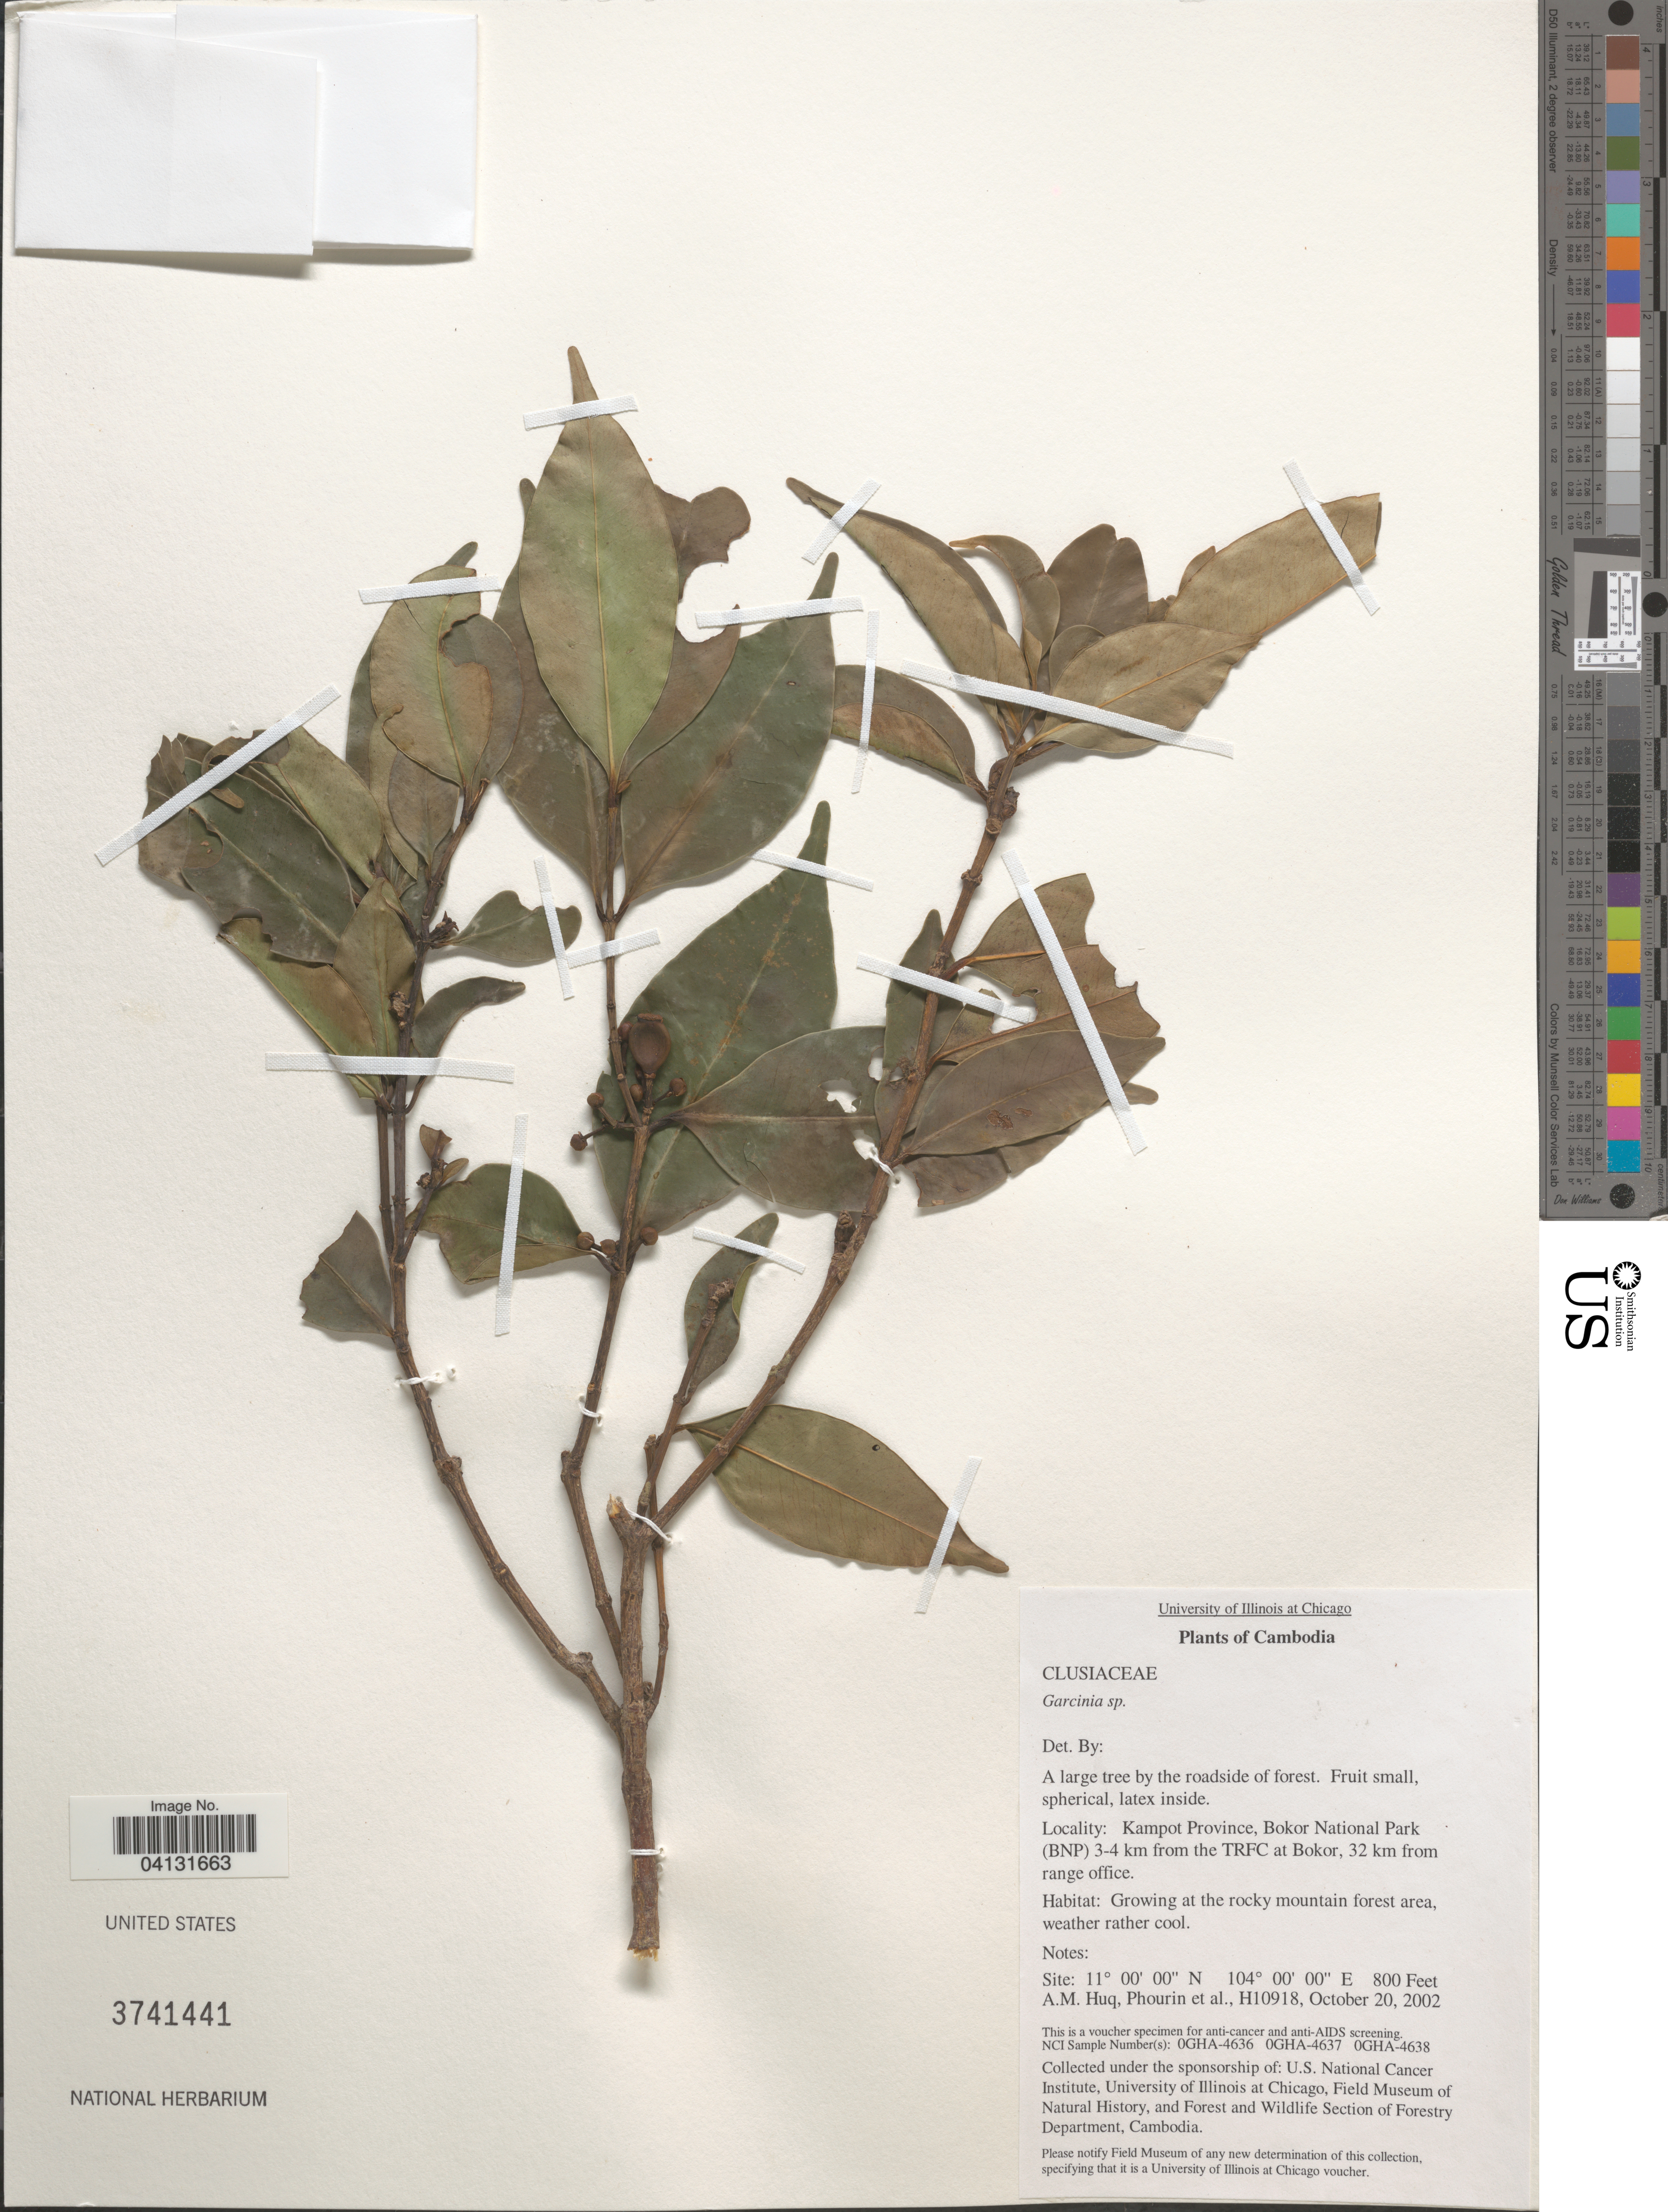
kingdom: Plantae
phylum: Tracheophyta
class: Magnoliopsida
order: Malpighiales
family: Clusiaceae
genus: Garcinia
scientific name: Garcinia sp.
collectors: A. M. Huq, -- Phourin & et al.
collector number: H10918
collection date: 2002-10-20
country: Cambodia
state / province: Kâmpât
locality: Kampot Province, Bokor National Park (BNP) 3-4 km from the TRFC at Bokor, 32 km from range office.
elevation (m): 244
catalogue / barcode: US 3741441